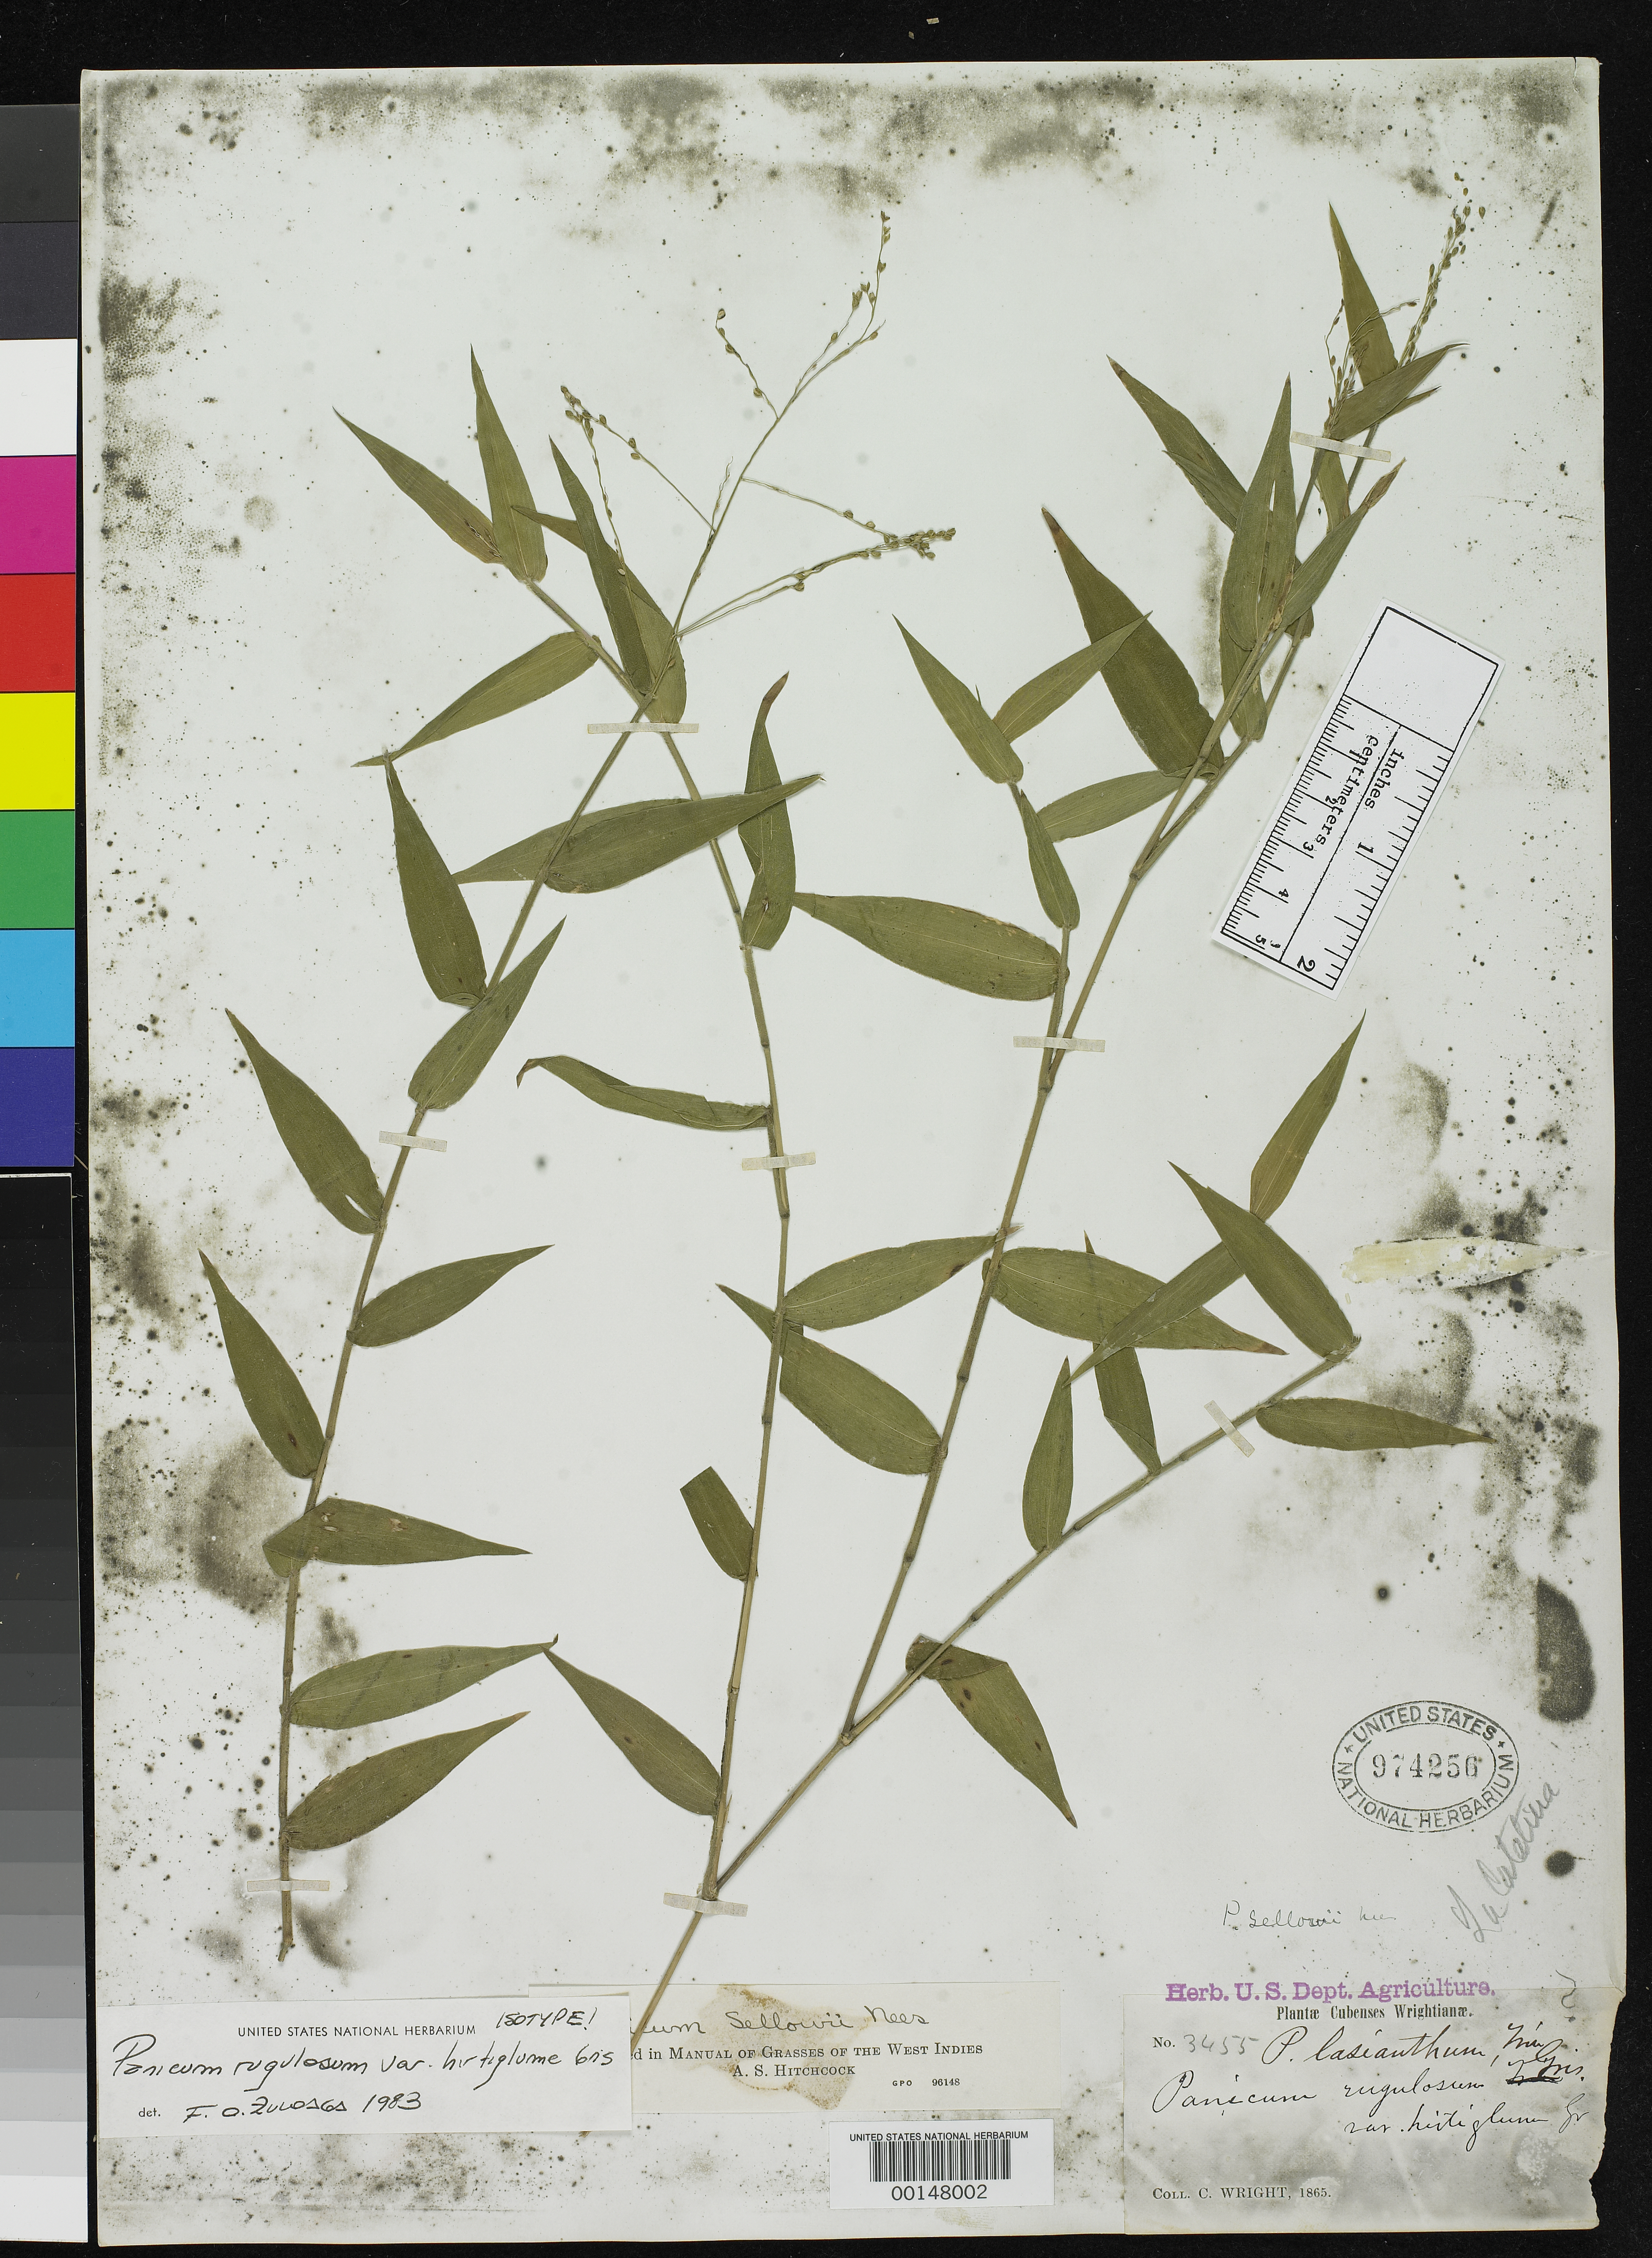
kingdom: Plantae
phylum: Tracheophyta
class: Liliopsida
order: Poales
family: Poaceae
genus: Panicum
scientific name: Panicum rugulosum var. hirtiglume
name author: Griseb.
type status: Isotype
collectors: C. Wright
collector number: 3455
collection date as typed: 1865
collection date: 1865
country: Cuba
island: Greater Antilles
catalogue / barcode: US 974256